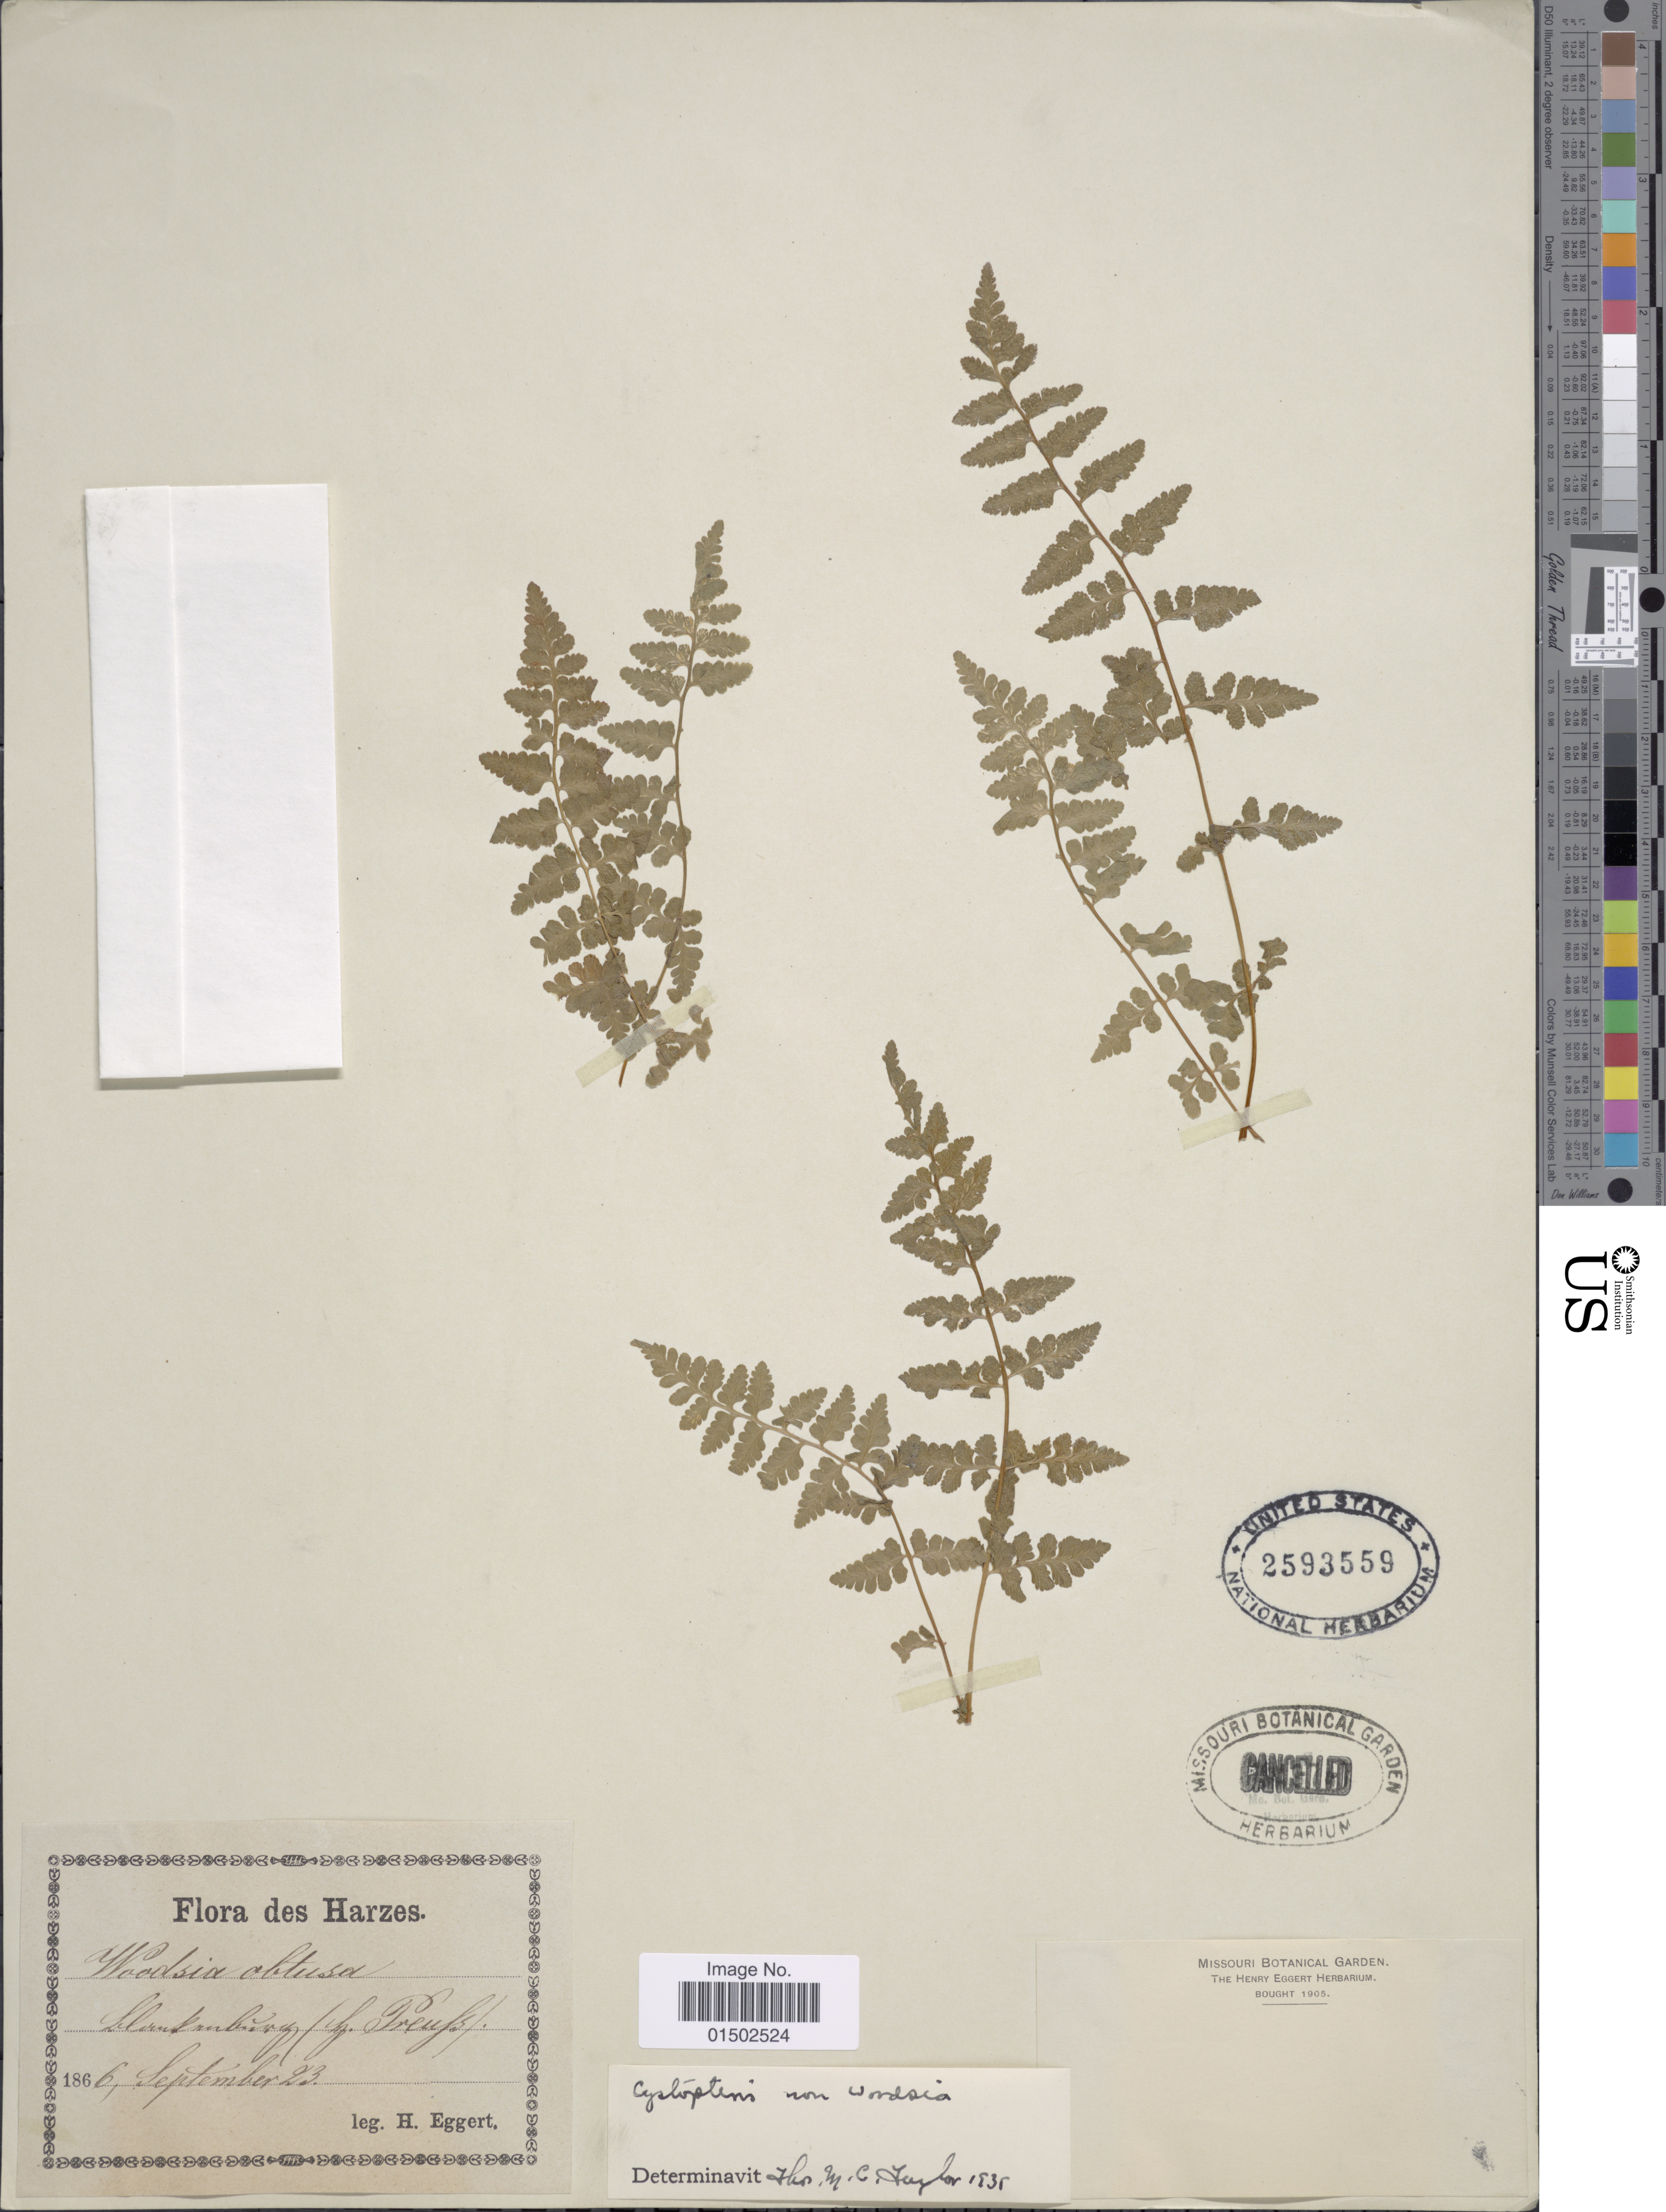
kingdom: Plantae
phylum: Tracheophyta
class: Polypodiopsida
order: Polypodiales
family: Cystopteridaceae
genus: Cystopteris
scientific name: Cystopteris fragilis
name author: (L.) Bernh.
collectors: H. Eggert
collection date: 1886-09-23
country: Germany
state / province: Sachsen-Anhalt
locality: Des Harzes, [illegible text]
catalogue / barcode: US 2593559